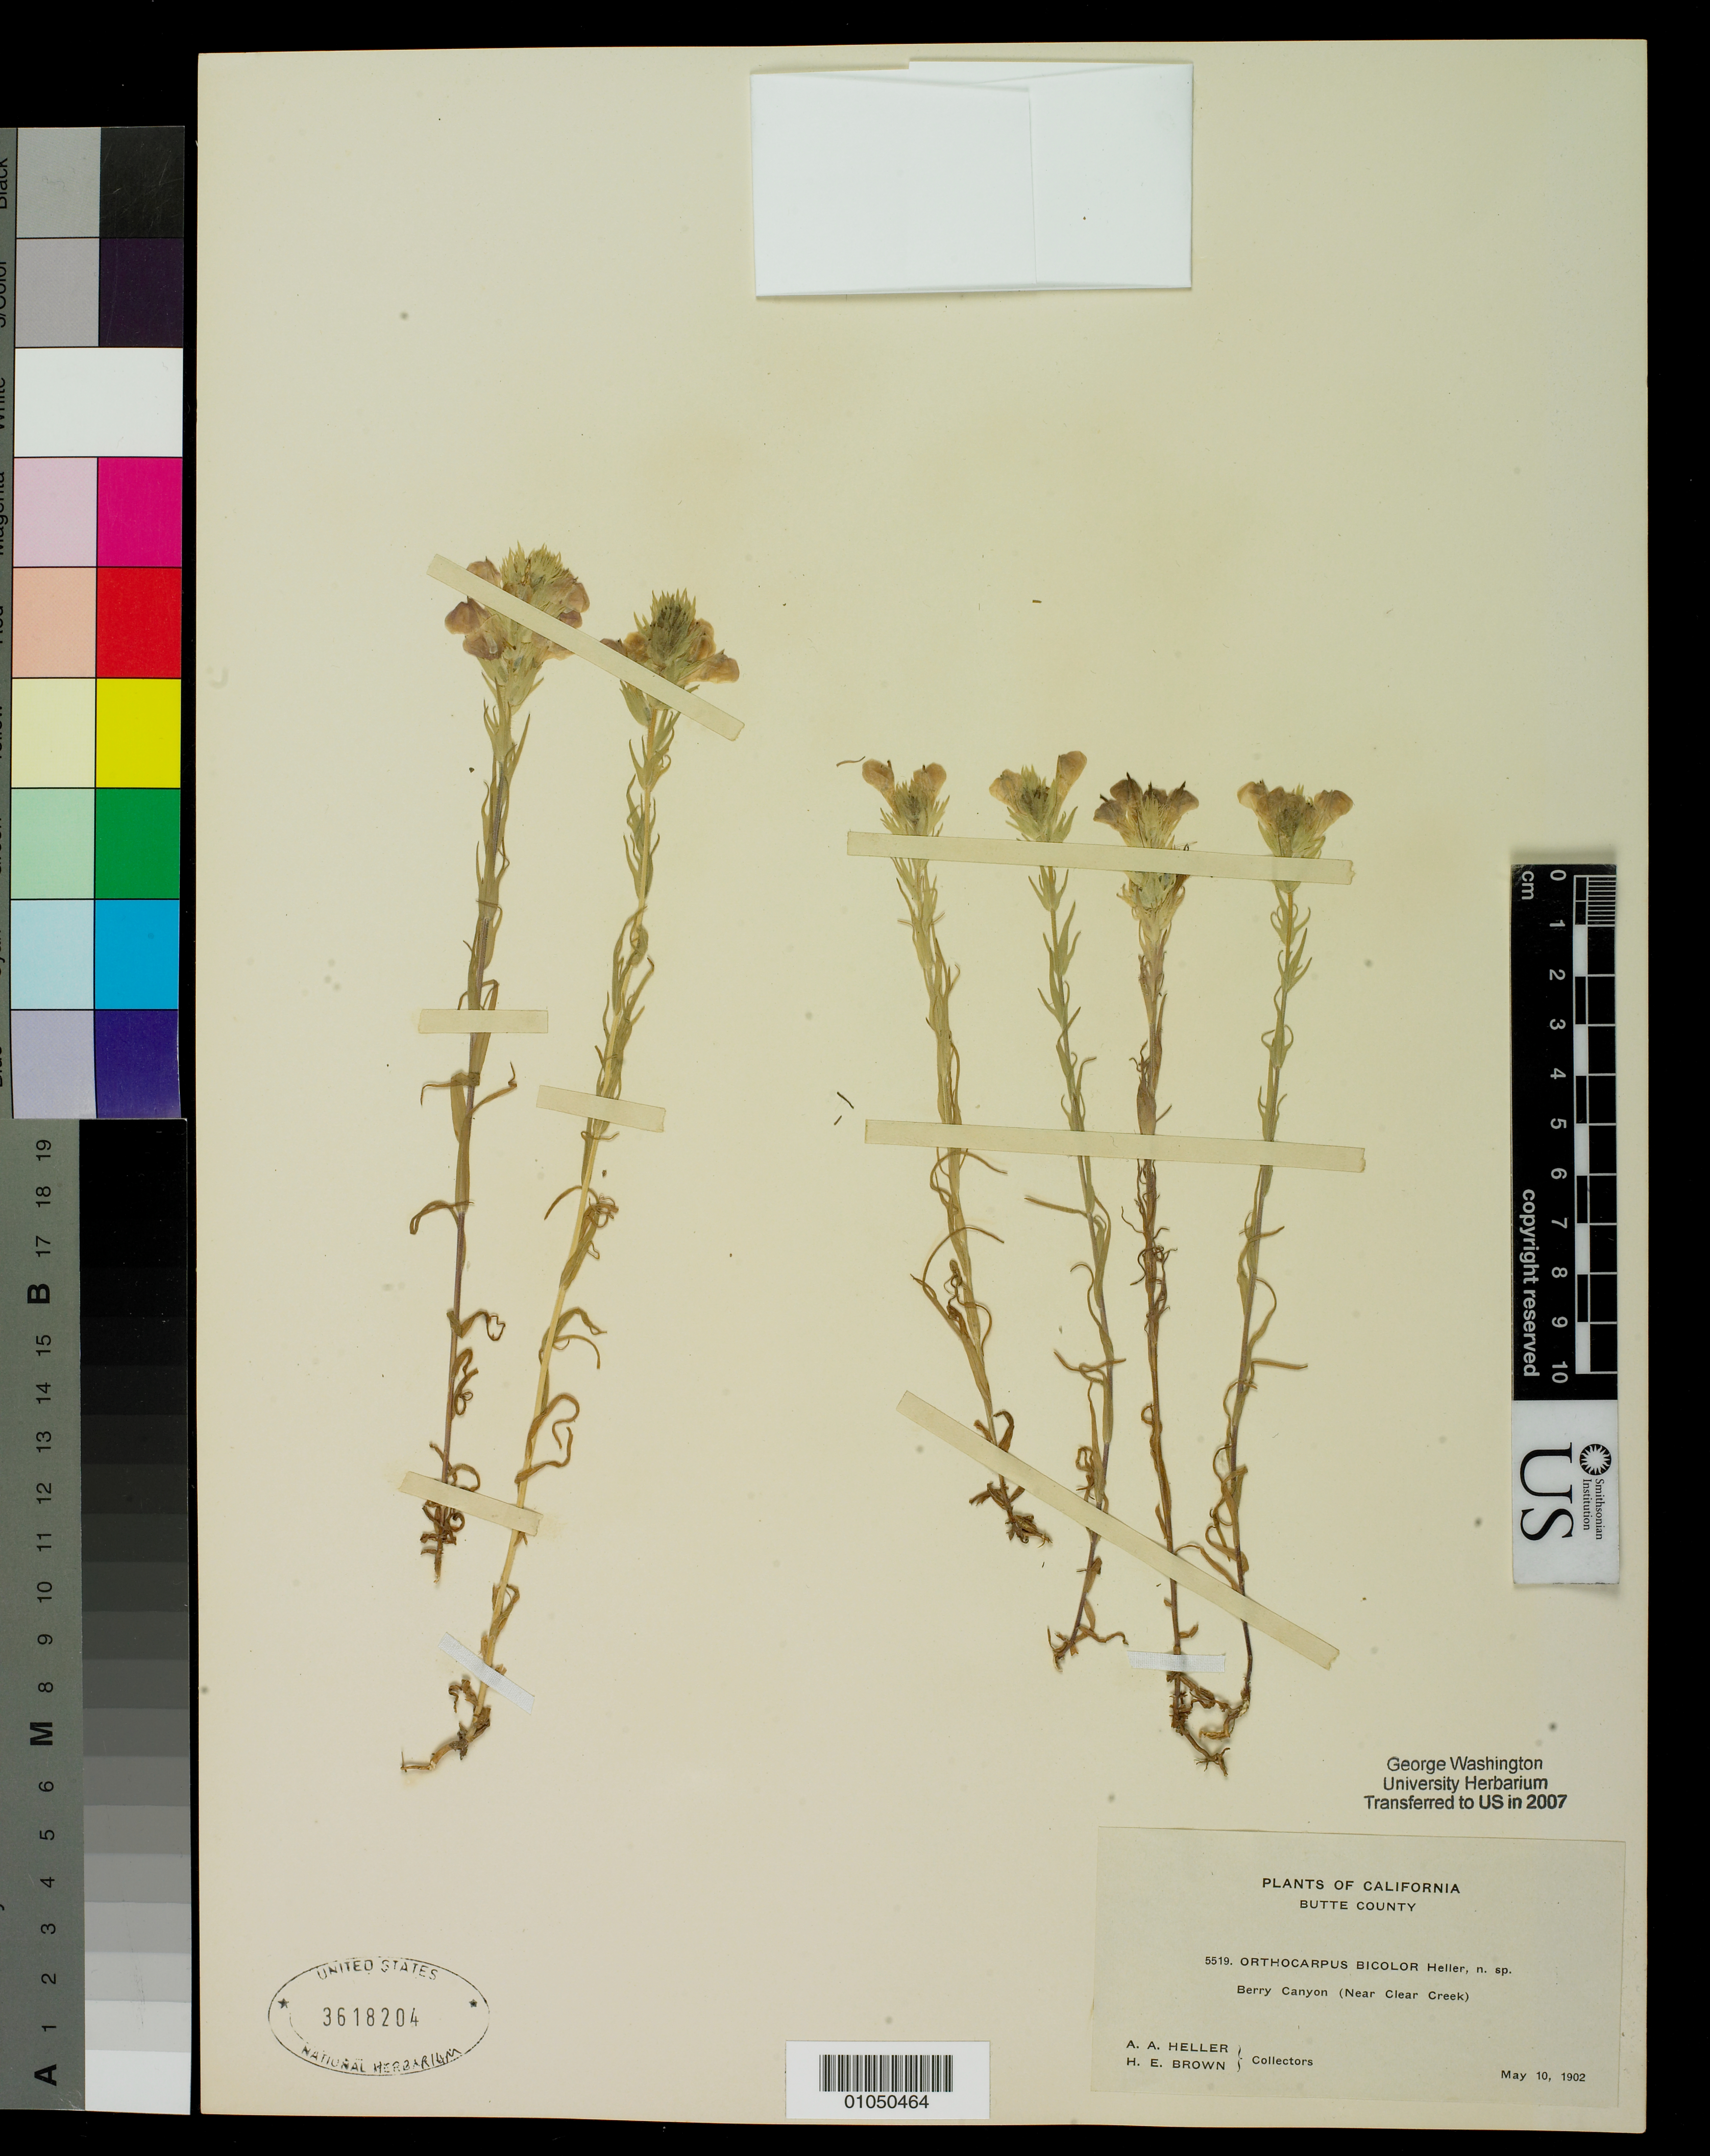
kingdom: Plantae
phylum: Tracheophyta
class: Magnoliopsida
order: Lamiales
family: Orobanchaceae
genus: Orthocarpus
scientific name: Orthocarpus bicolor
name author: A. Heller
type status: Isotype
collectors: A. A. Heller & H. E. Brown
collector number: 5519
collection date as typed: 10 May 1902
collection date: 1902-05-10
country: United States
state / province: California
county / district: Butte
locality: Berry Canyon (near Clear Creek).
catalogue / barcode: US 3618204